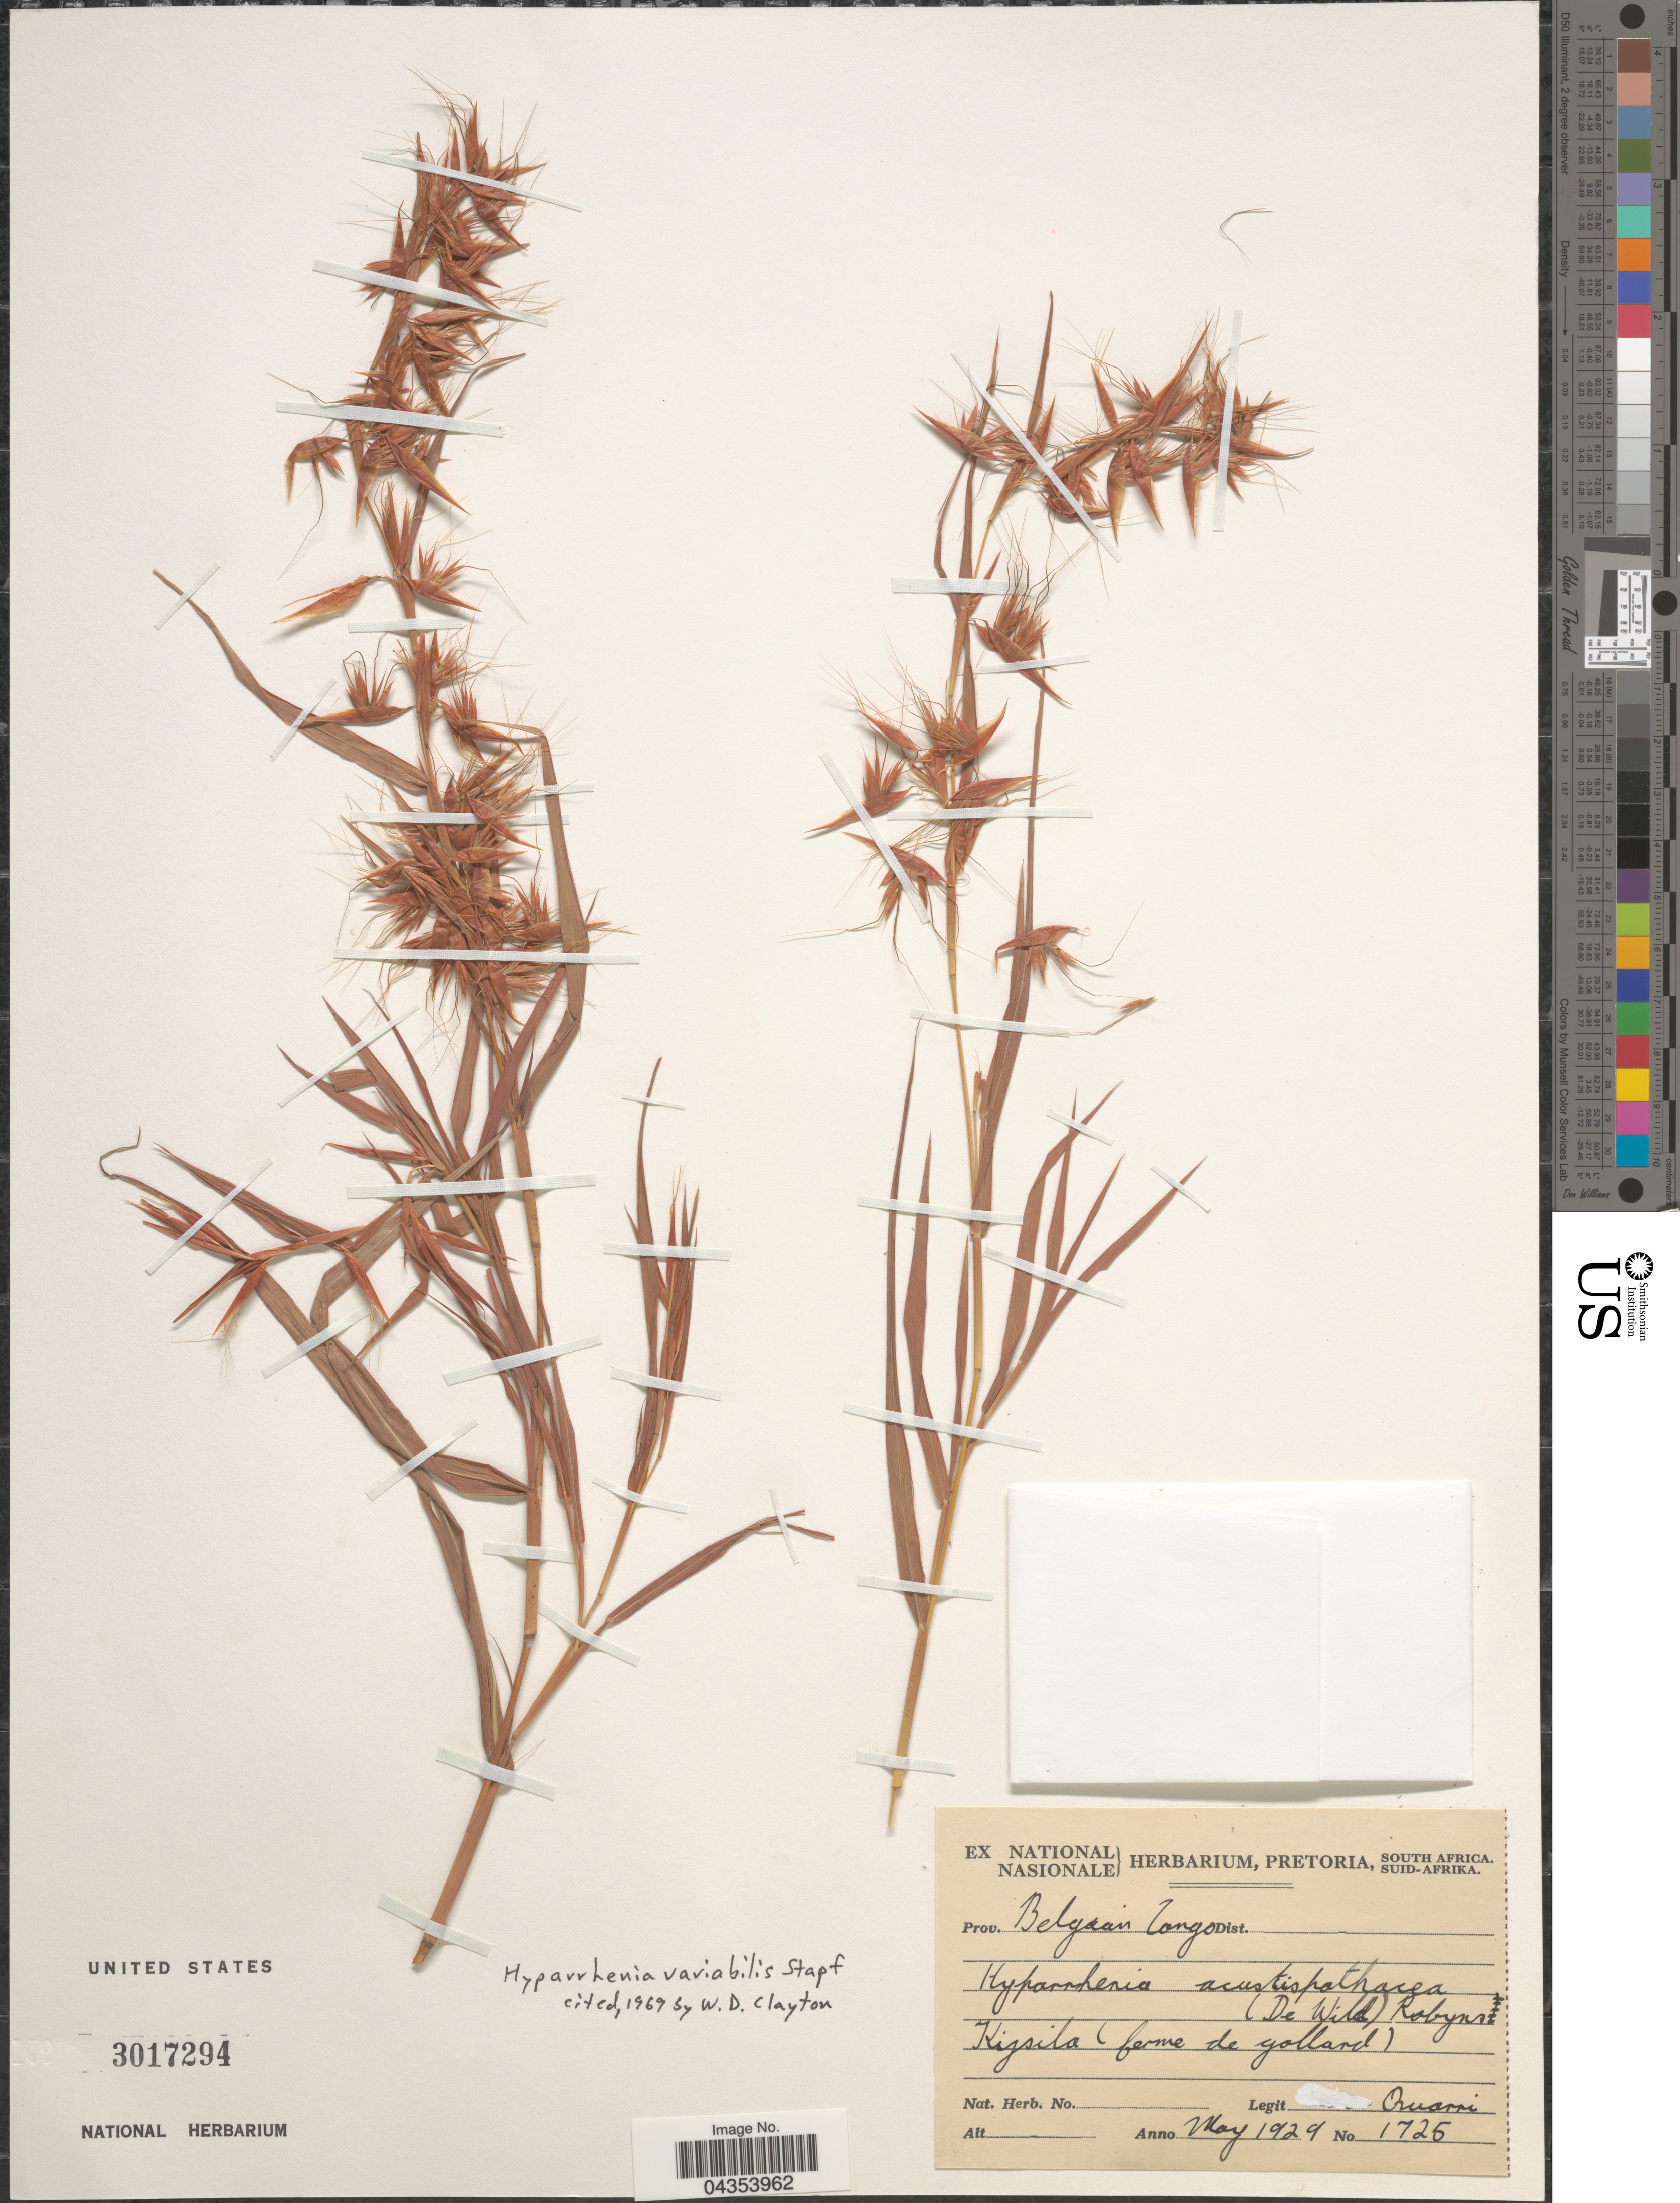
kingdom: Plantae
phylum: Tracheophyta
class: Liliopsida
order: Poales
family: Poaceae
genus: Hyparrhenia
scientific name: Hyparrhenia variabilis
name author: Stapf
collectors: -. Quarre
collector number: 1725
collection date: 1929-05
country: Congo, Democratic Republic of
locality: Prov. Belgian Congo. Kijsila [interpreted] (ferme de yollard).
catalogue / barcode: US 3017294